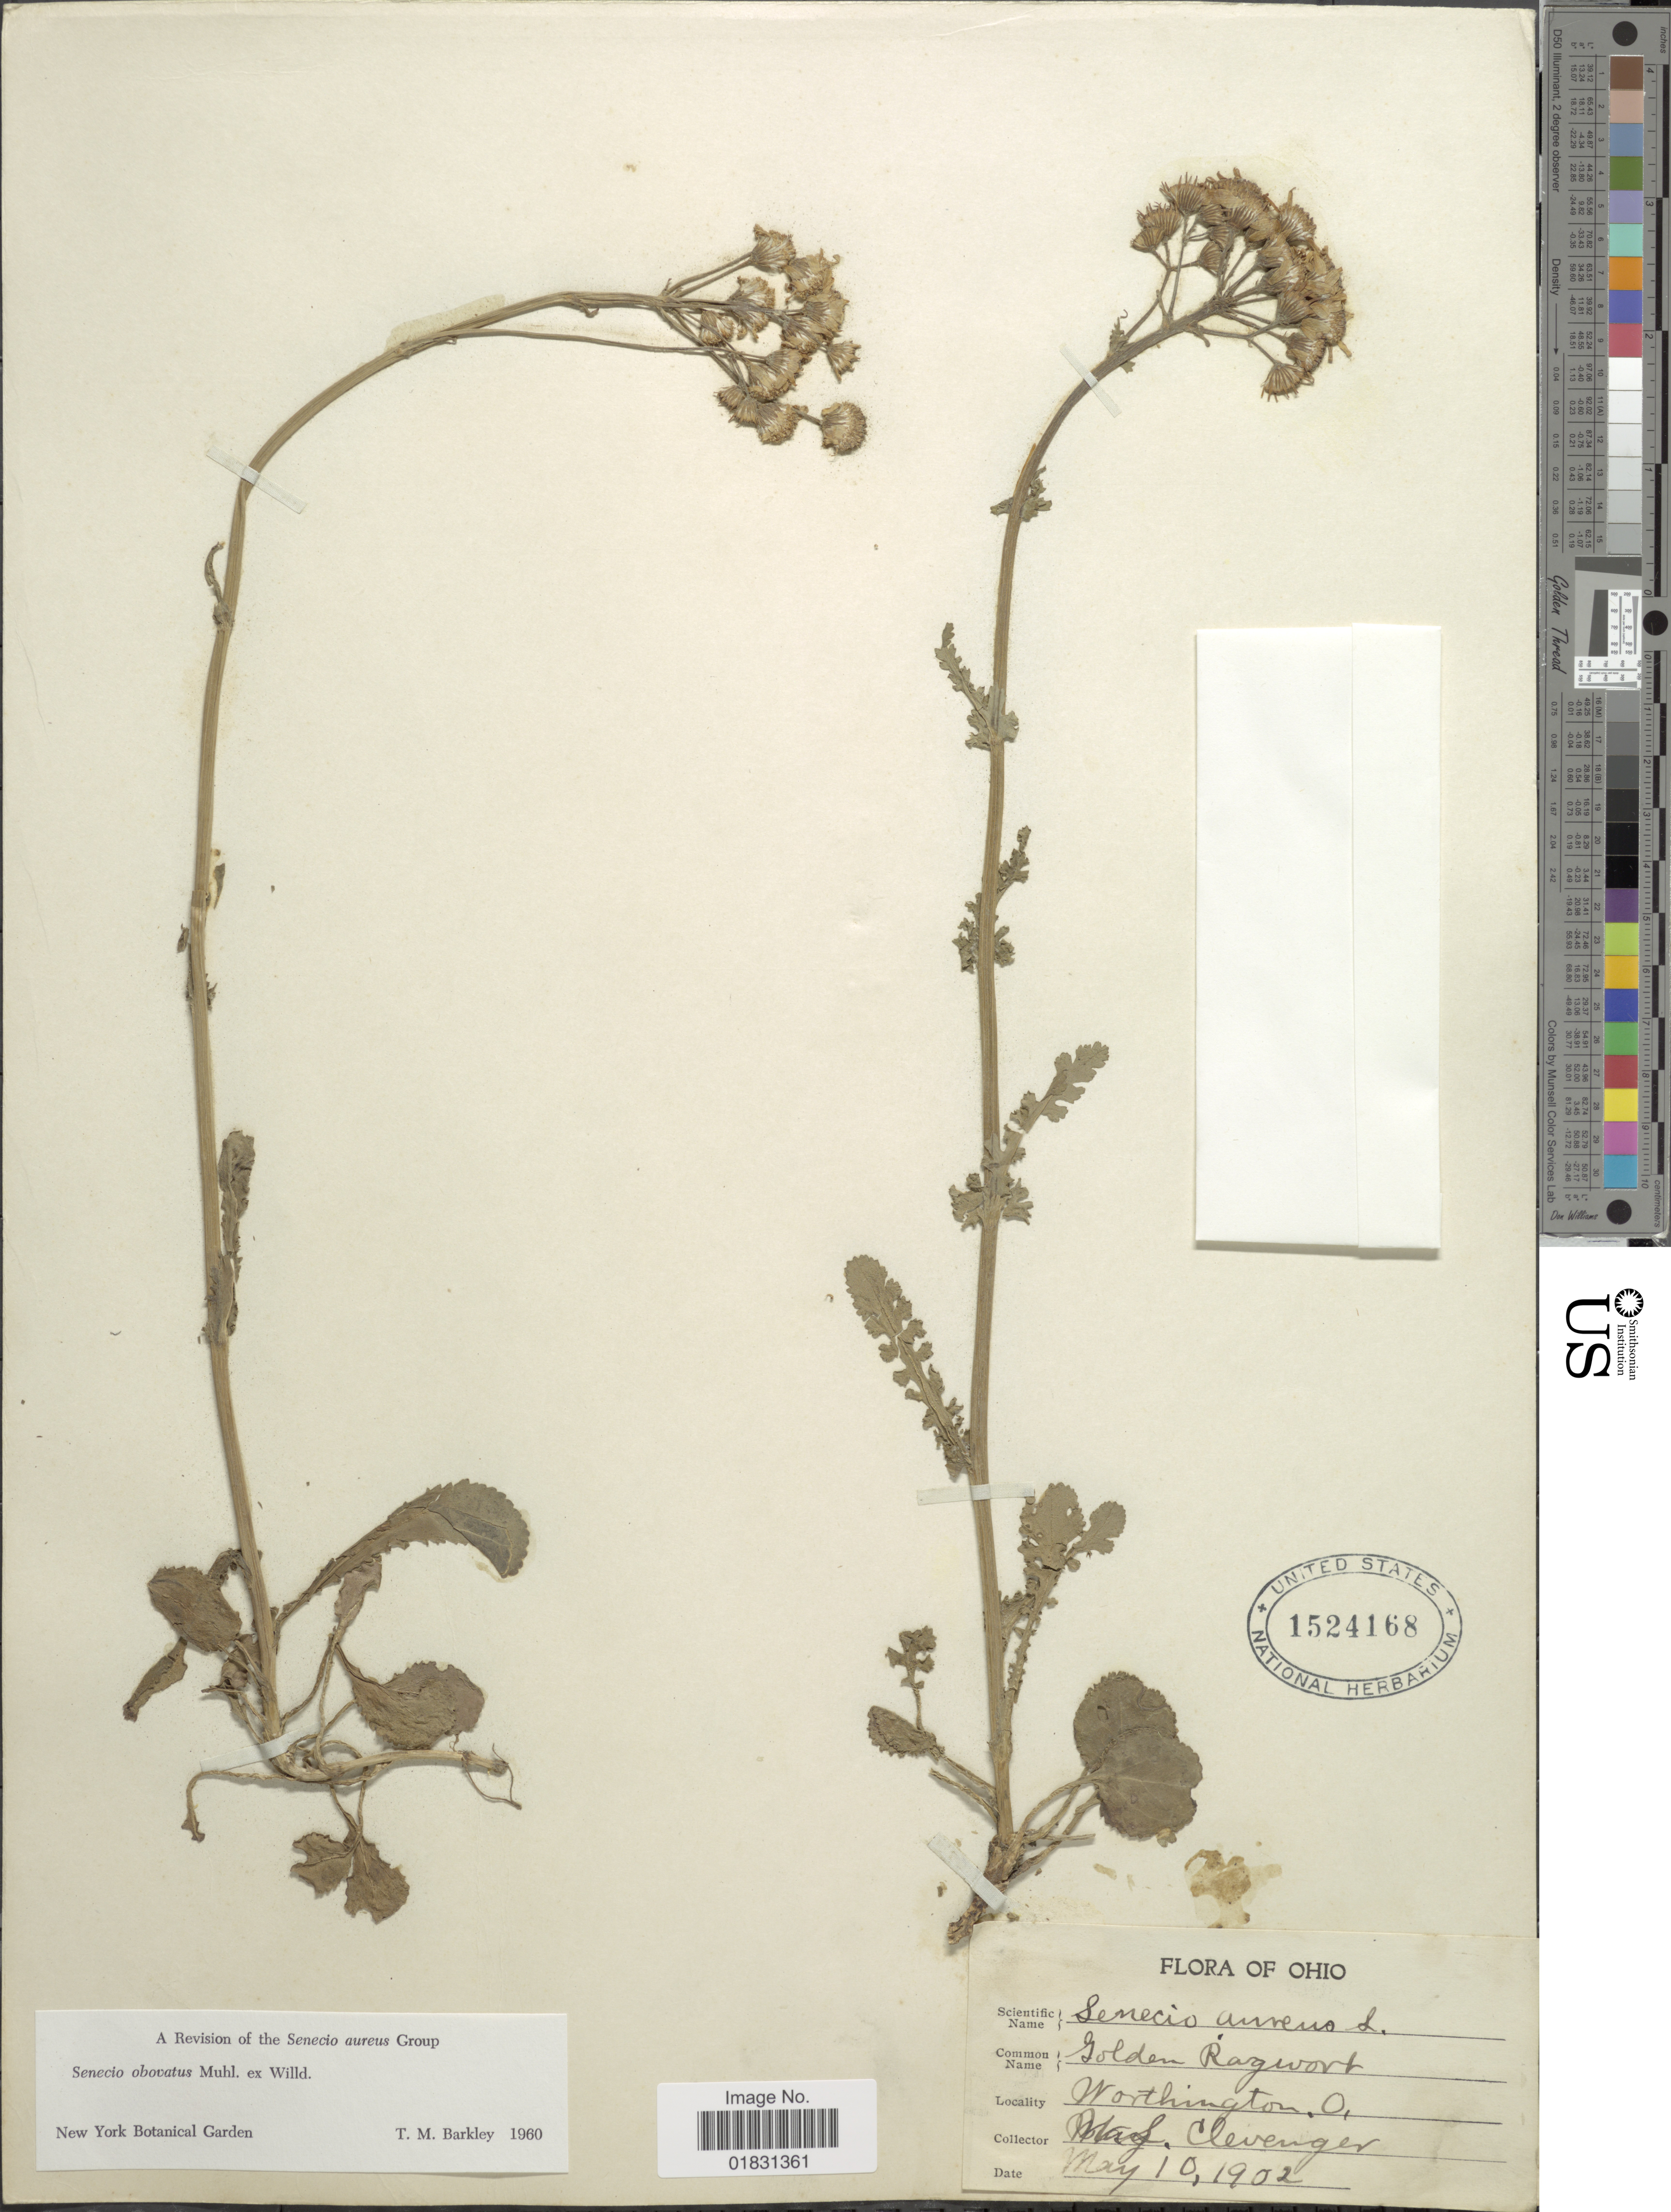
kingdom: Plantae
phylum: Tracheophyta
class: Magnoliopsida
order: Asterales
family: Asteraceae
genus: Packera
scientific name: Packera obovata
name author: (Muhl. ex Willd.) W.A. Weber & Á. Löve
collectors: W. Clevenger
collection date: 1902-05-10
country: United States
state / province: Ohio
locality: Golden Ragwort, Worthington O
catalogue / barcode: US 1524168